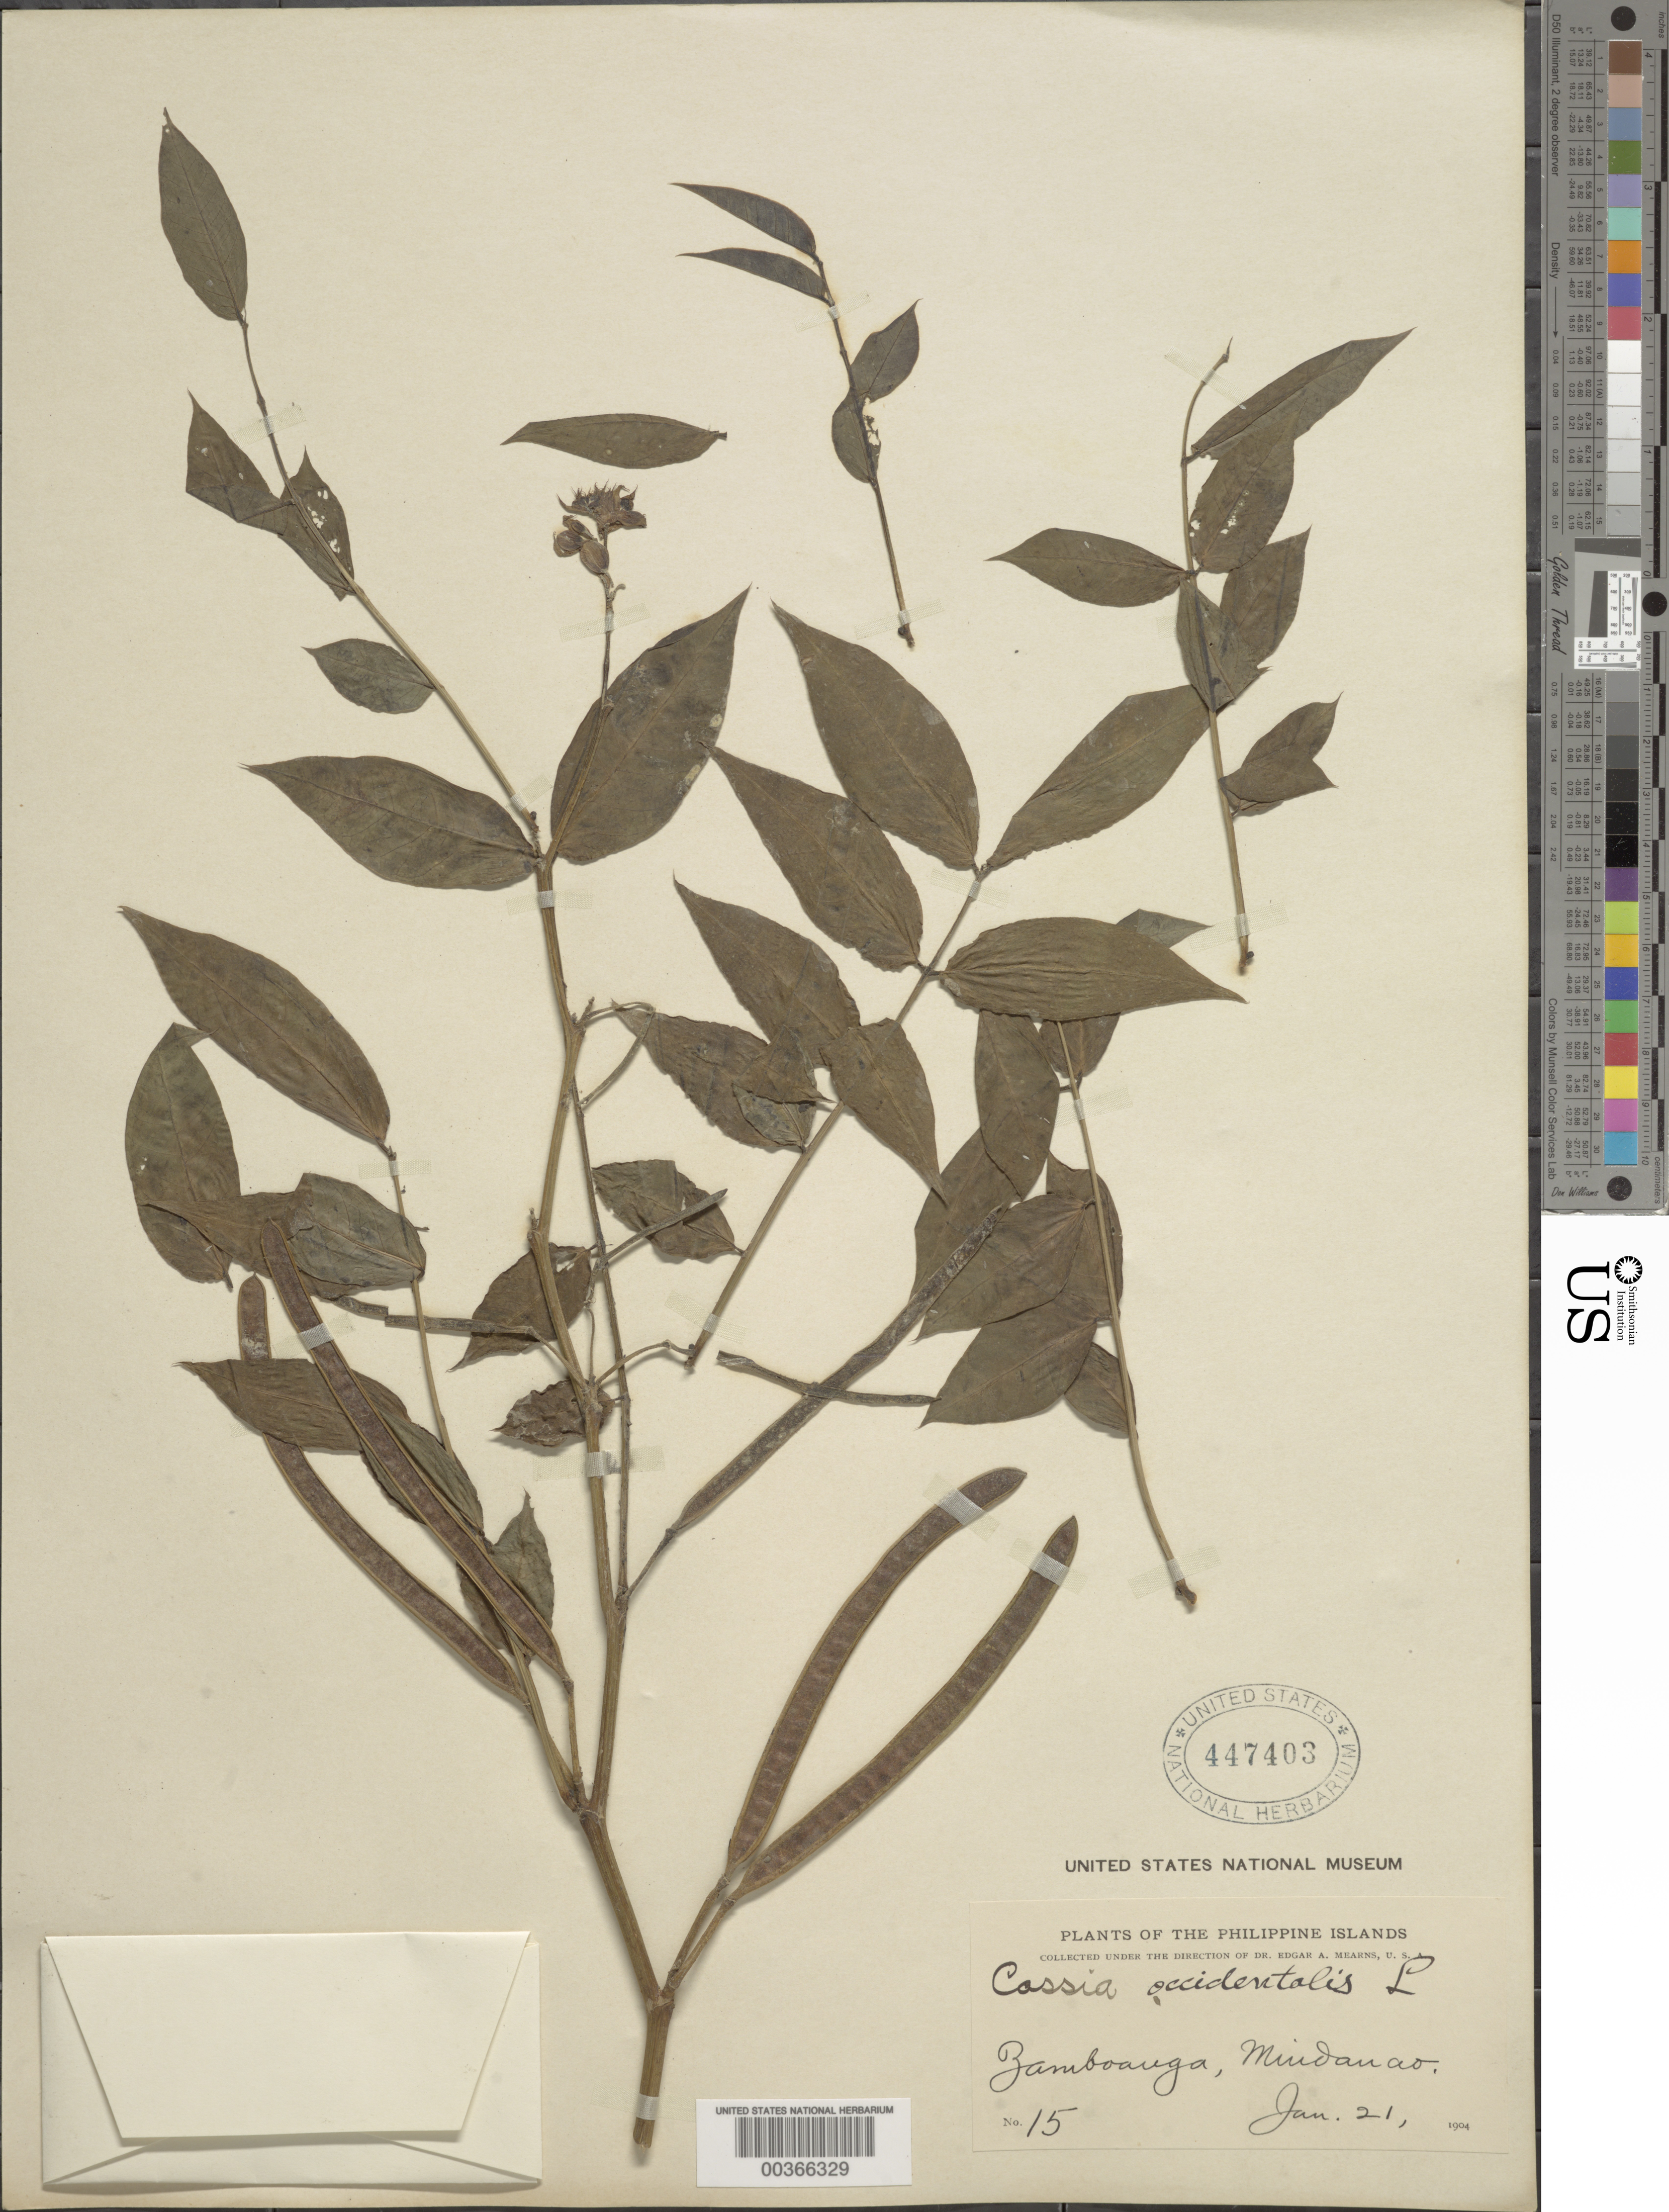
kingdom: Plantae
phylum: Tracheophyta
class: Magnoliopsida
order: Fabales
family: Fabaceae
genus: Senna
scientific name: Senna occidentalis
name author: (L.) Link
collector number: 15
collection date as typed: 21 Jan 1904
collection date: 1904-01-21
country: Philippines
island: Mindanao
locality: Zamboanga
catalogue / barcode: US 447403